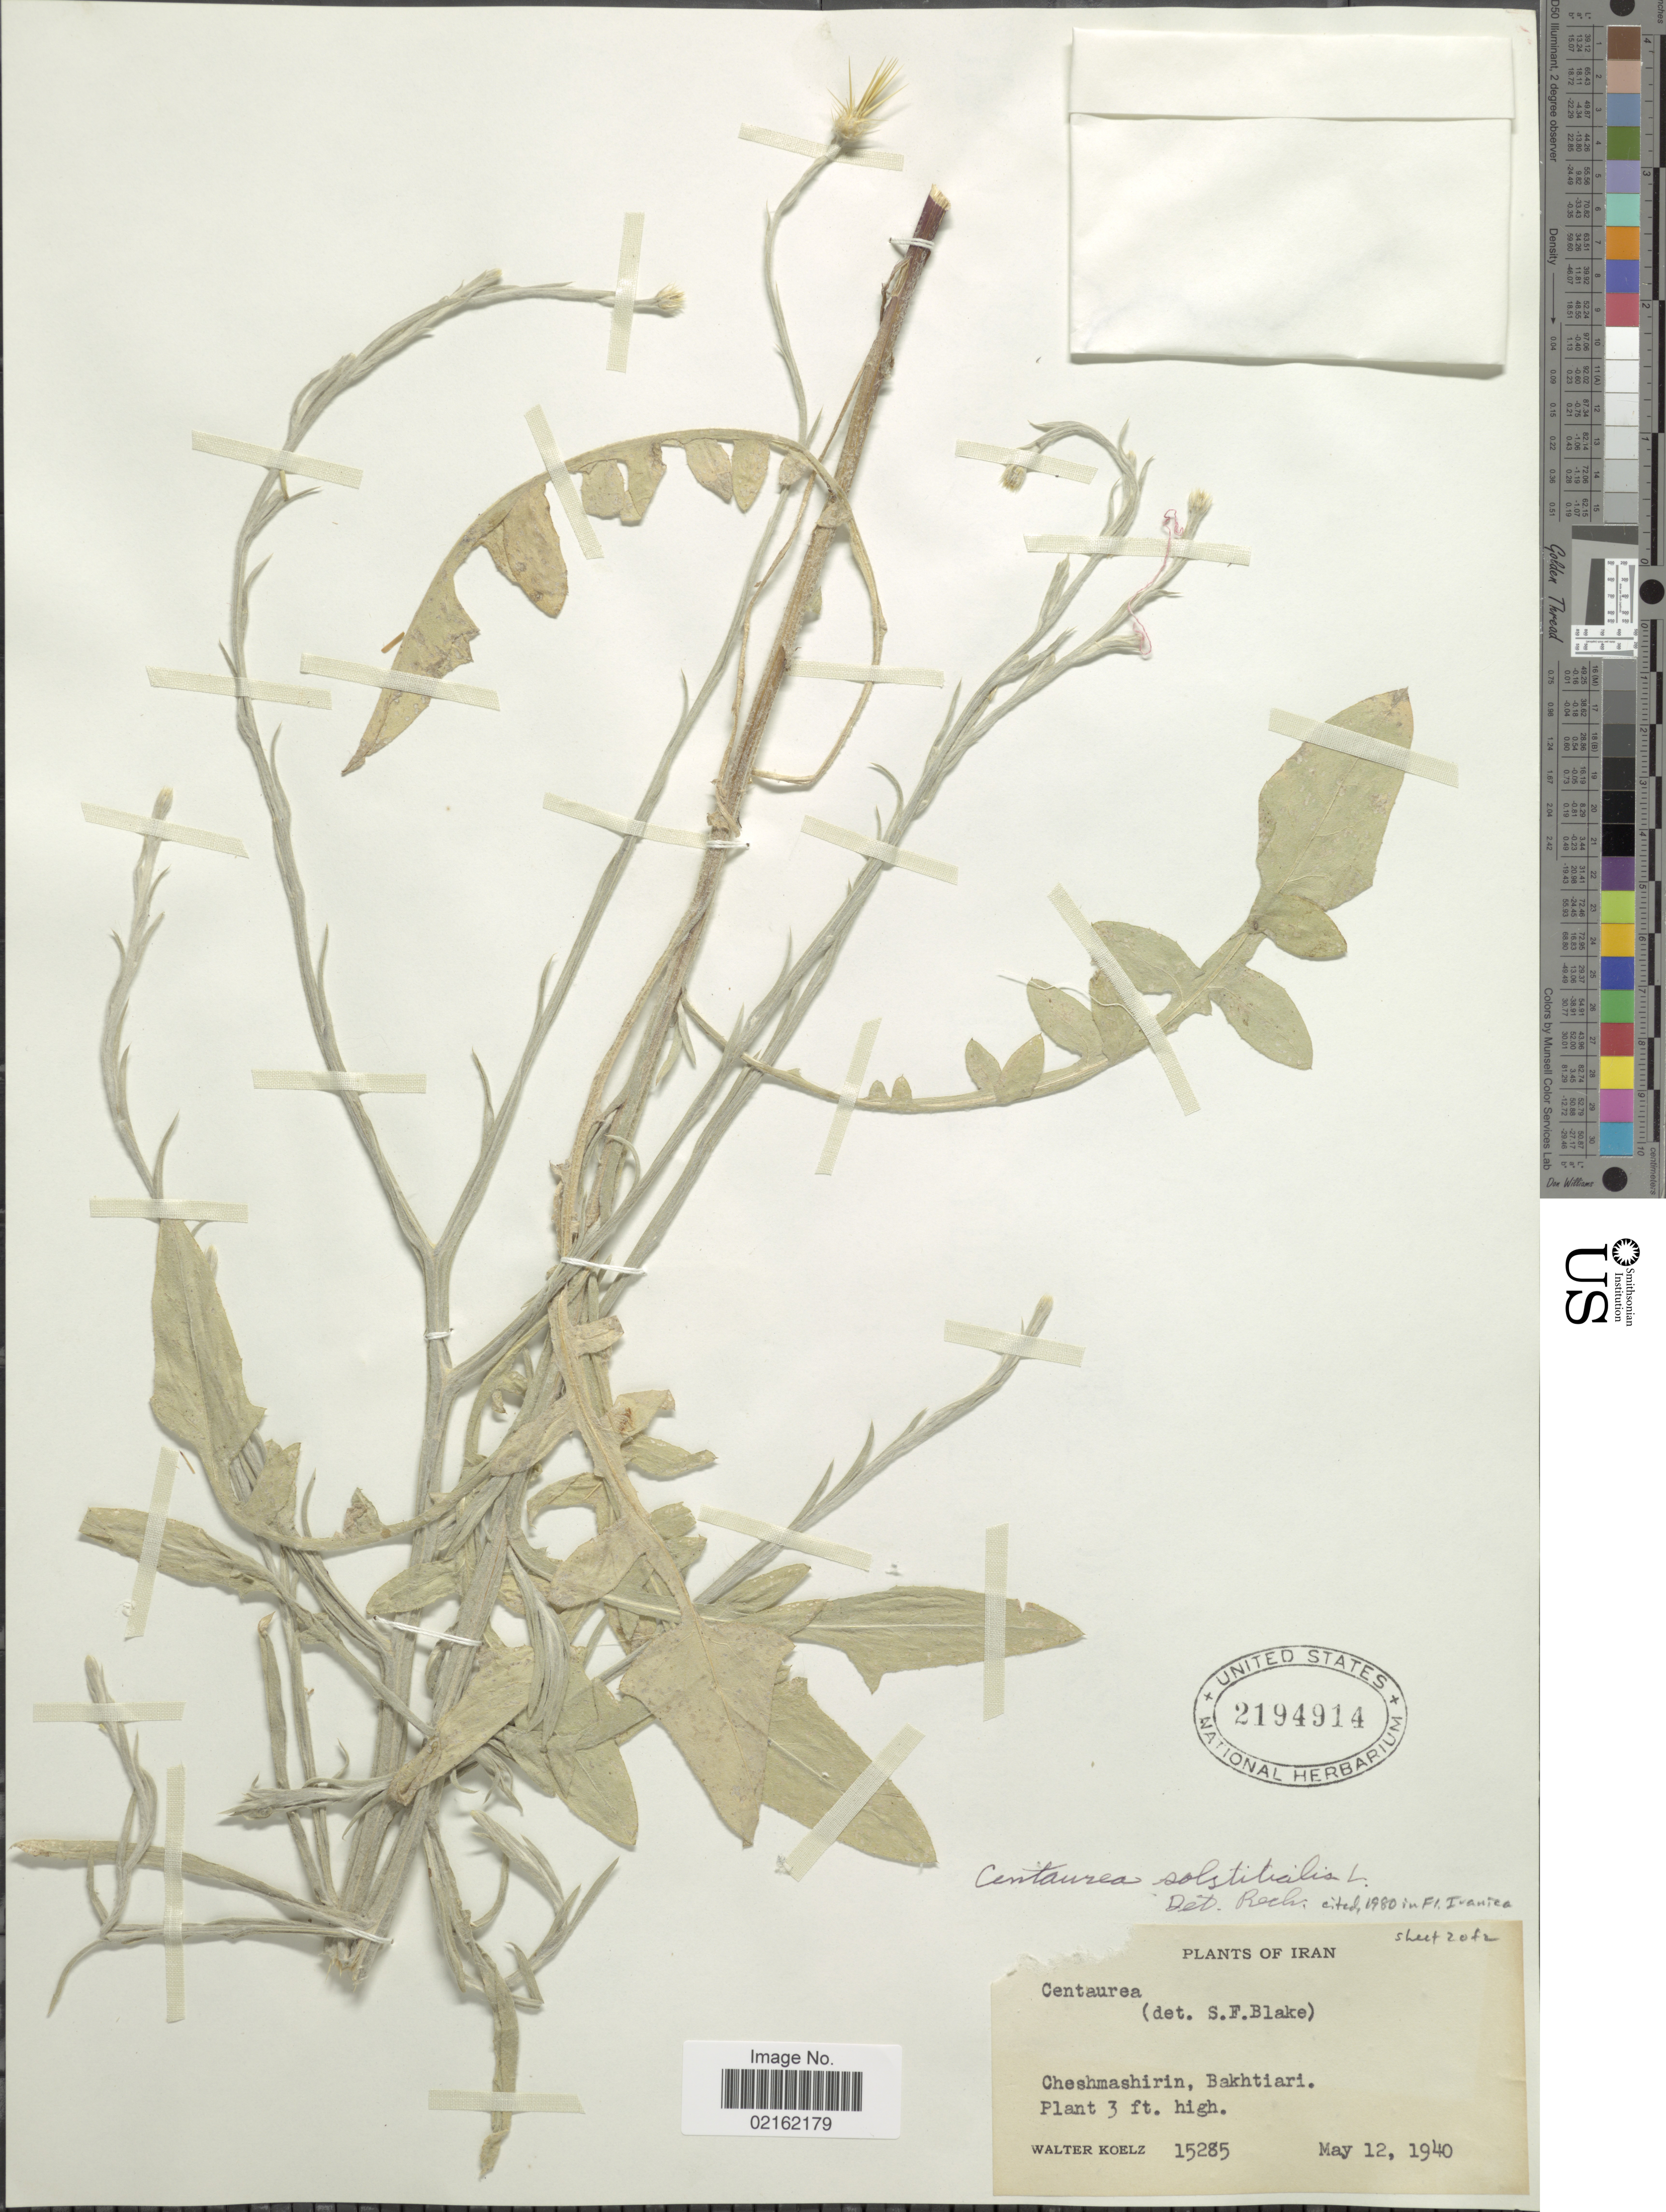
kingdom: Plantae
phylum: Tracheophyta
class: Magnoliopsida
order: Asterales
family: Asteraceae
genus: Centaurea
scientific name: Centaurea solstitialis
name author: L.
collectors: W. N. Koelz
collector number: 15285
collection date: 1940-05-12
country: Iran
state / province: Chahar Mahaal and Bakhtiari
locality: Cheshmashirin, Bakhtiari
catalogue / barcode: US 2194914